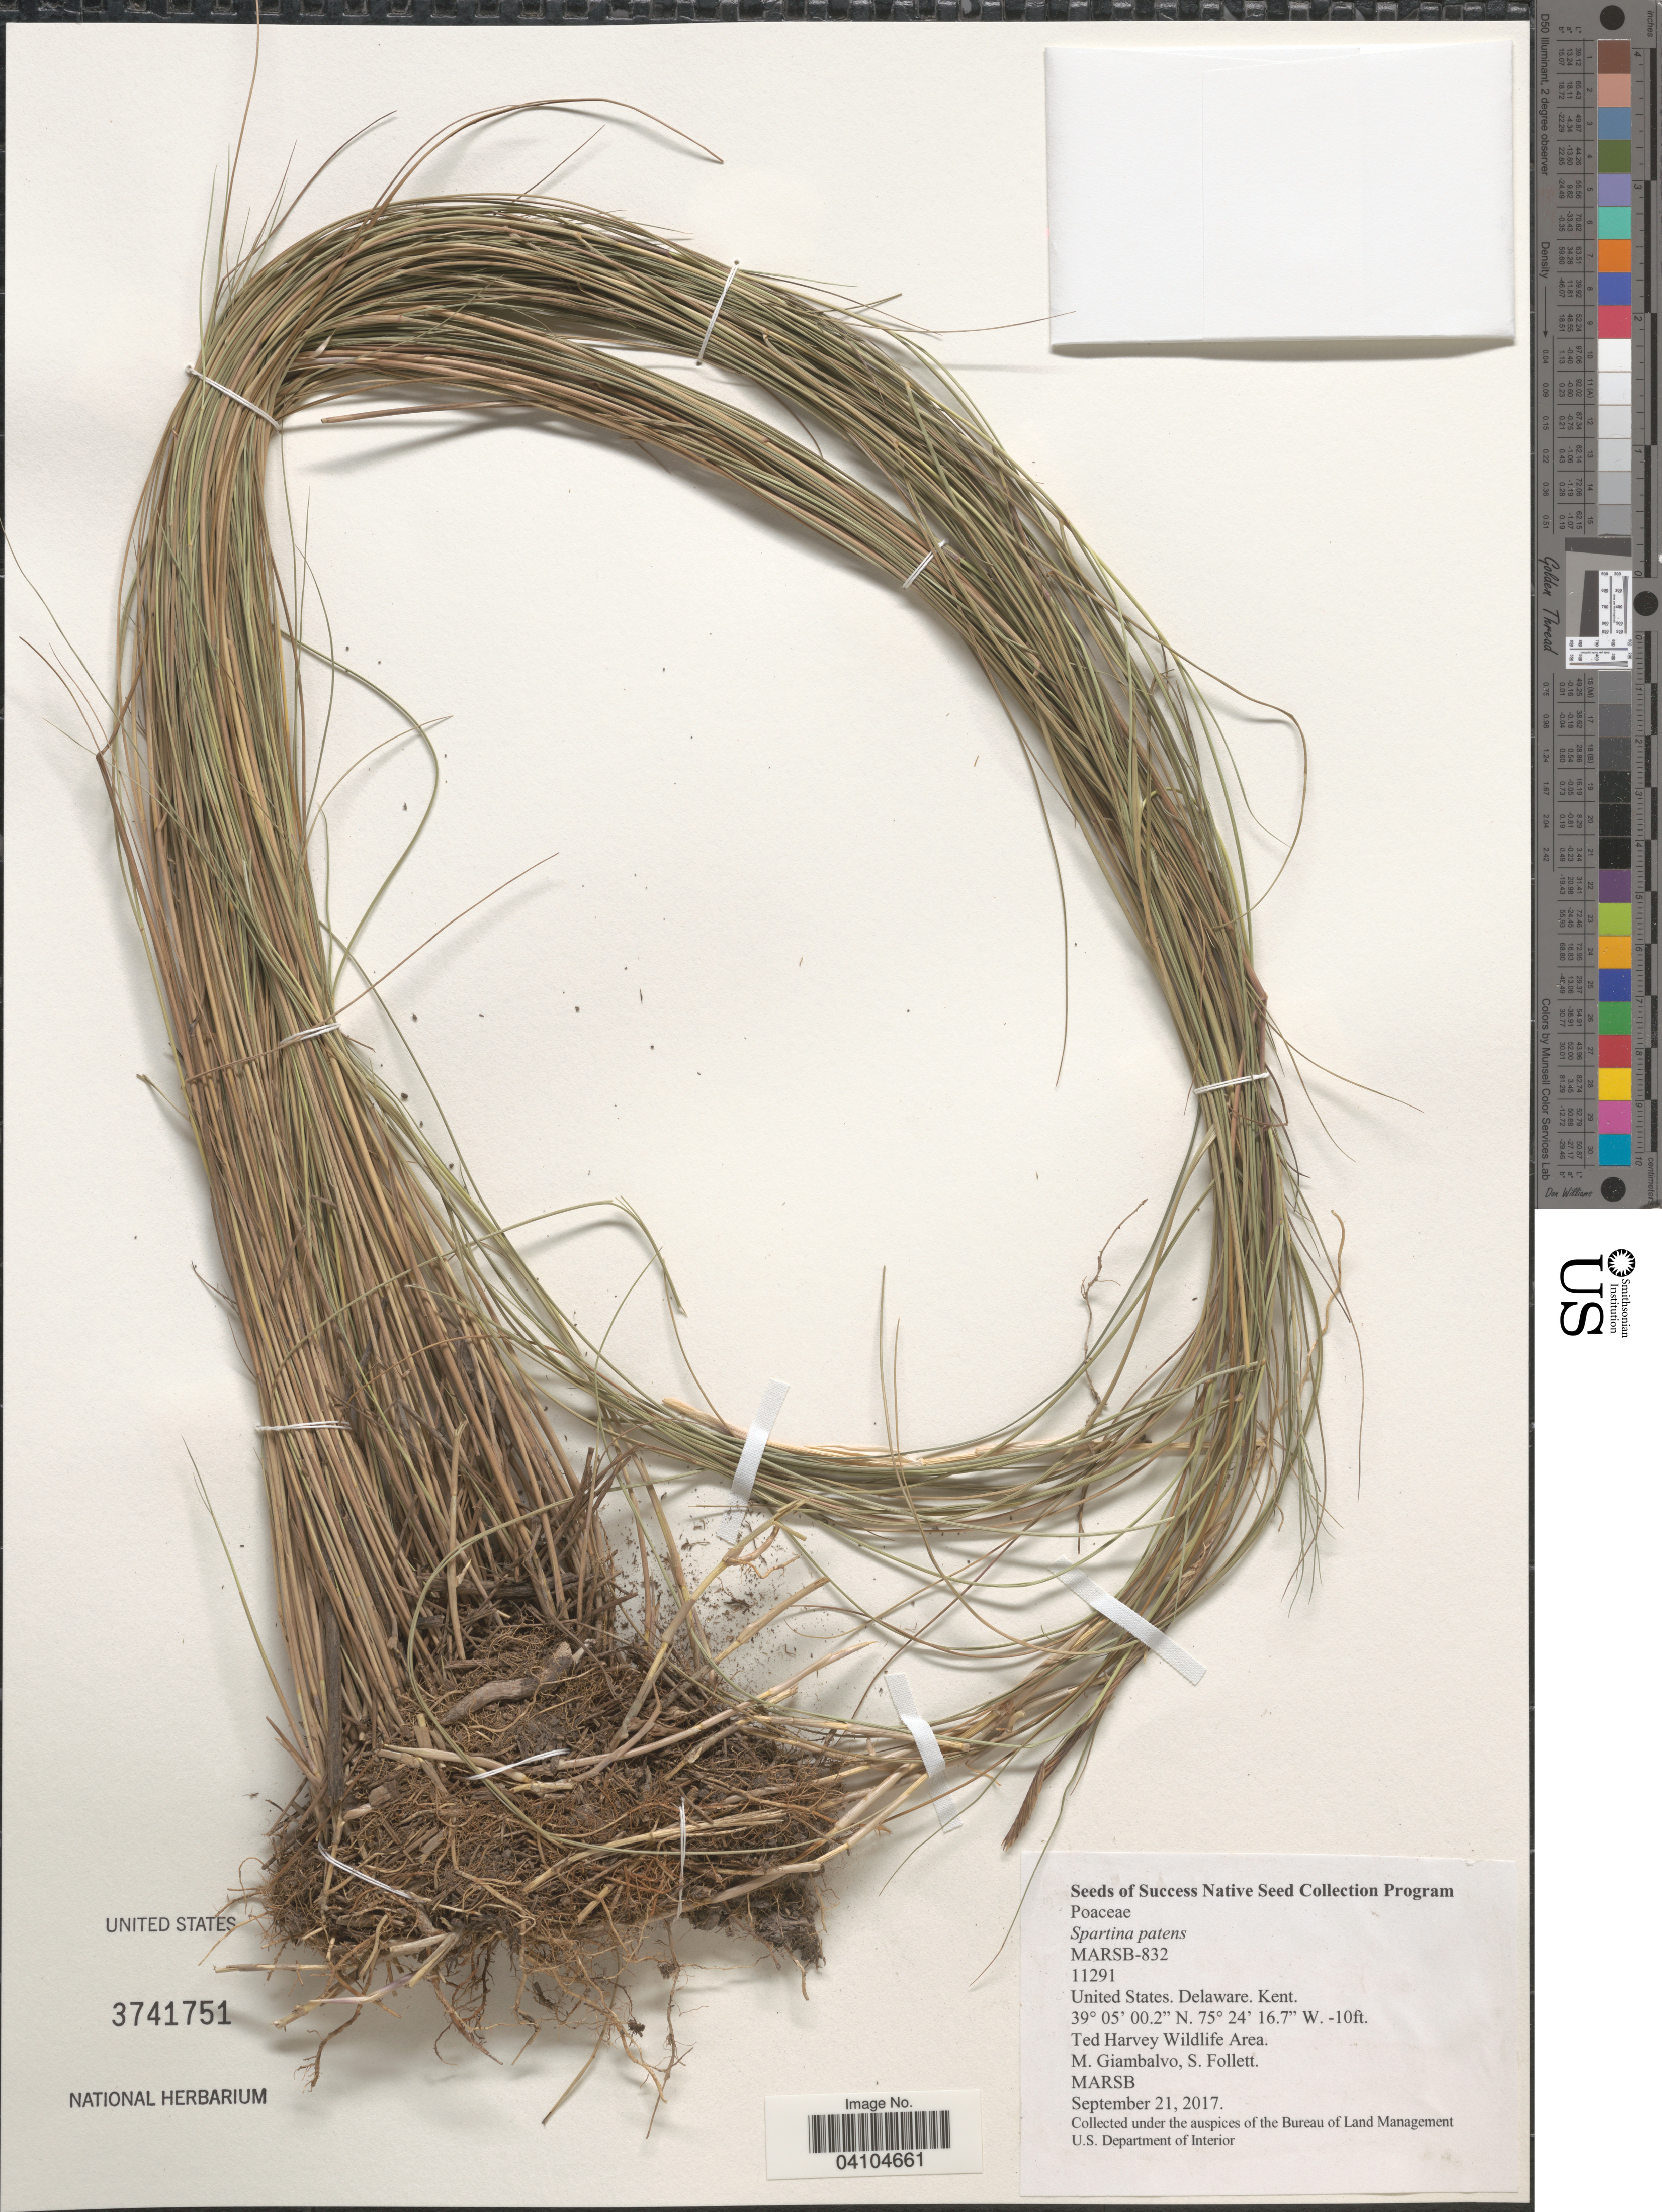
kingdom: Plantae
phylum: Tracheophyta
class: Liliopsida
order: Poales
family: Poaceae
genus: Sporobolus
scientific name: Sporobolus pumilus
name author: (Roth) P.M. Peterson & Saarela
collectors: M. Giambalvo & S. Follett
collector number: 11291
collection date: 2017-09-21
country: United States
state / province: Kentucky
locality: Delaware. Kent. Ted Harvey Wildlife Area.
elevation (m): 3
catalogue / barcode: US 3741751